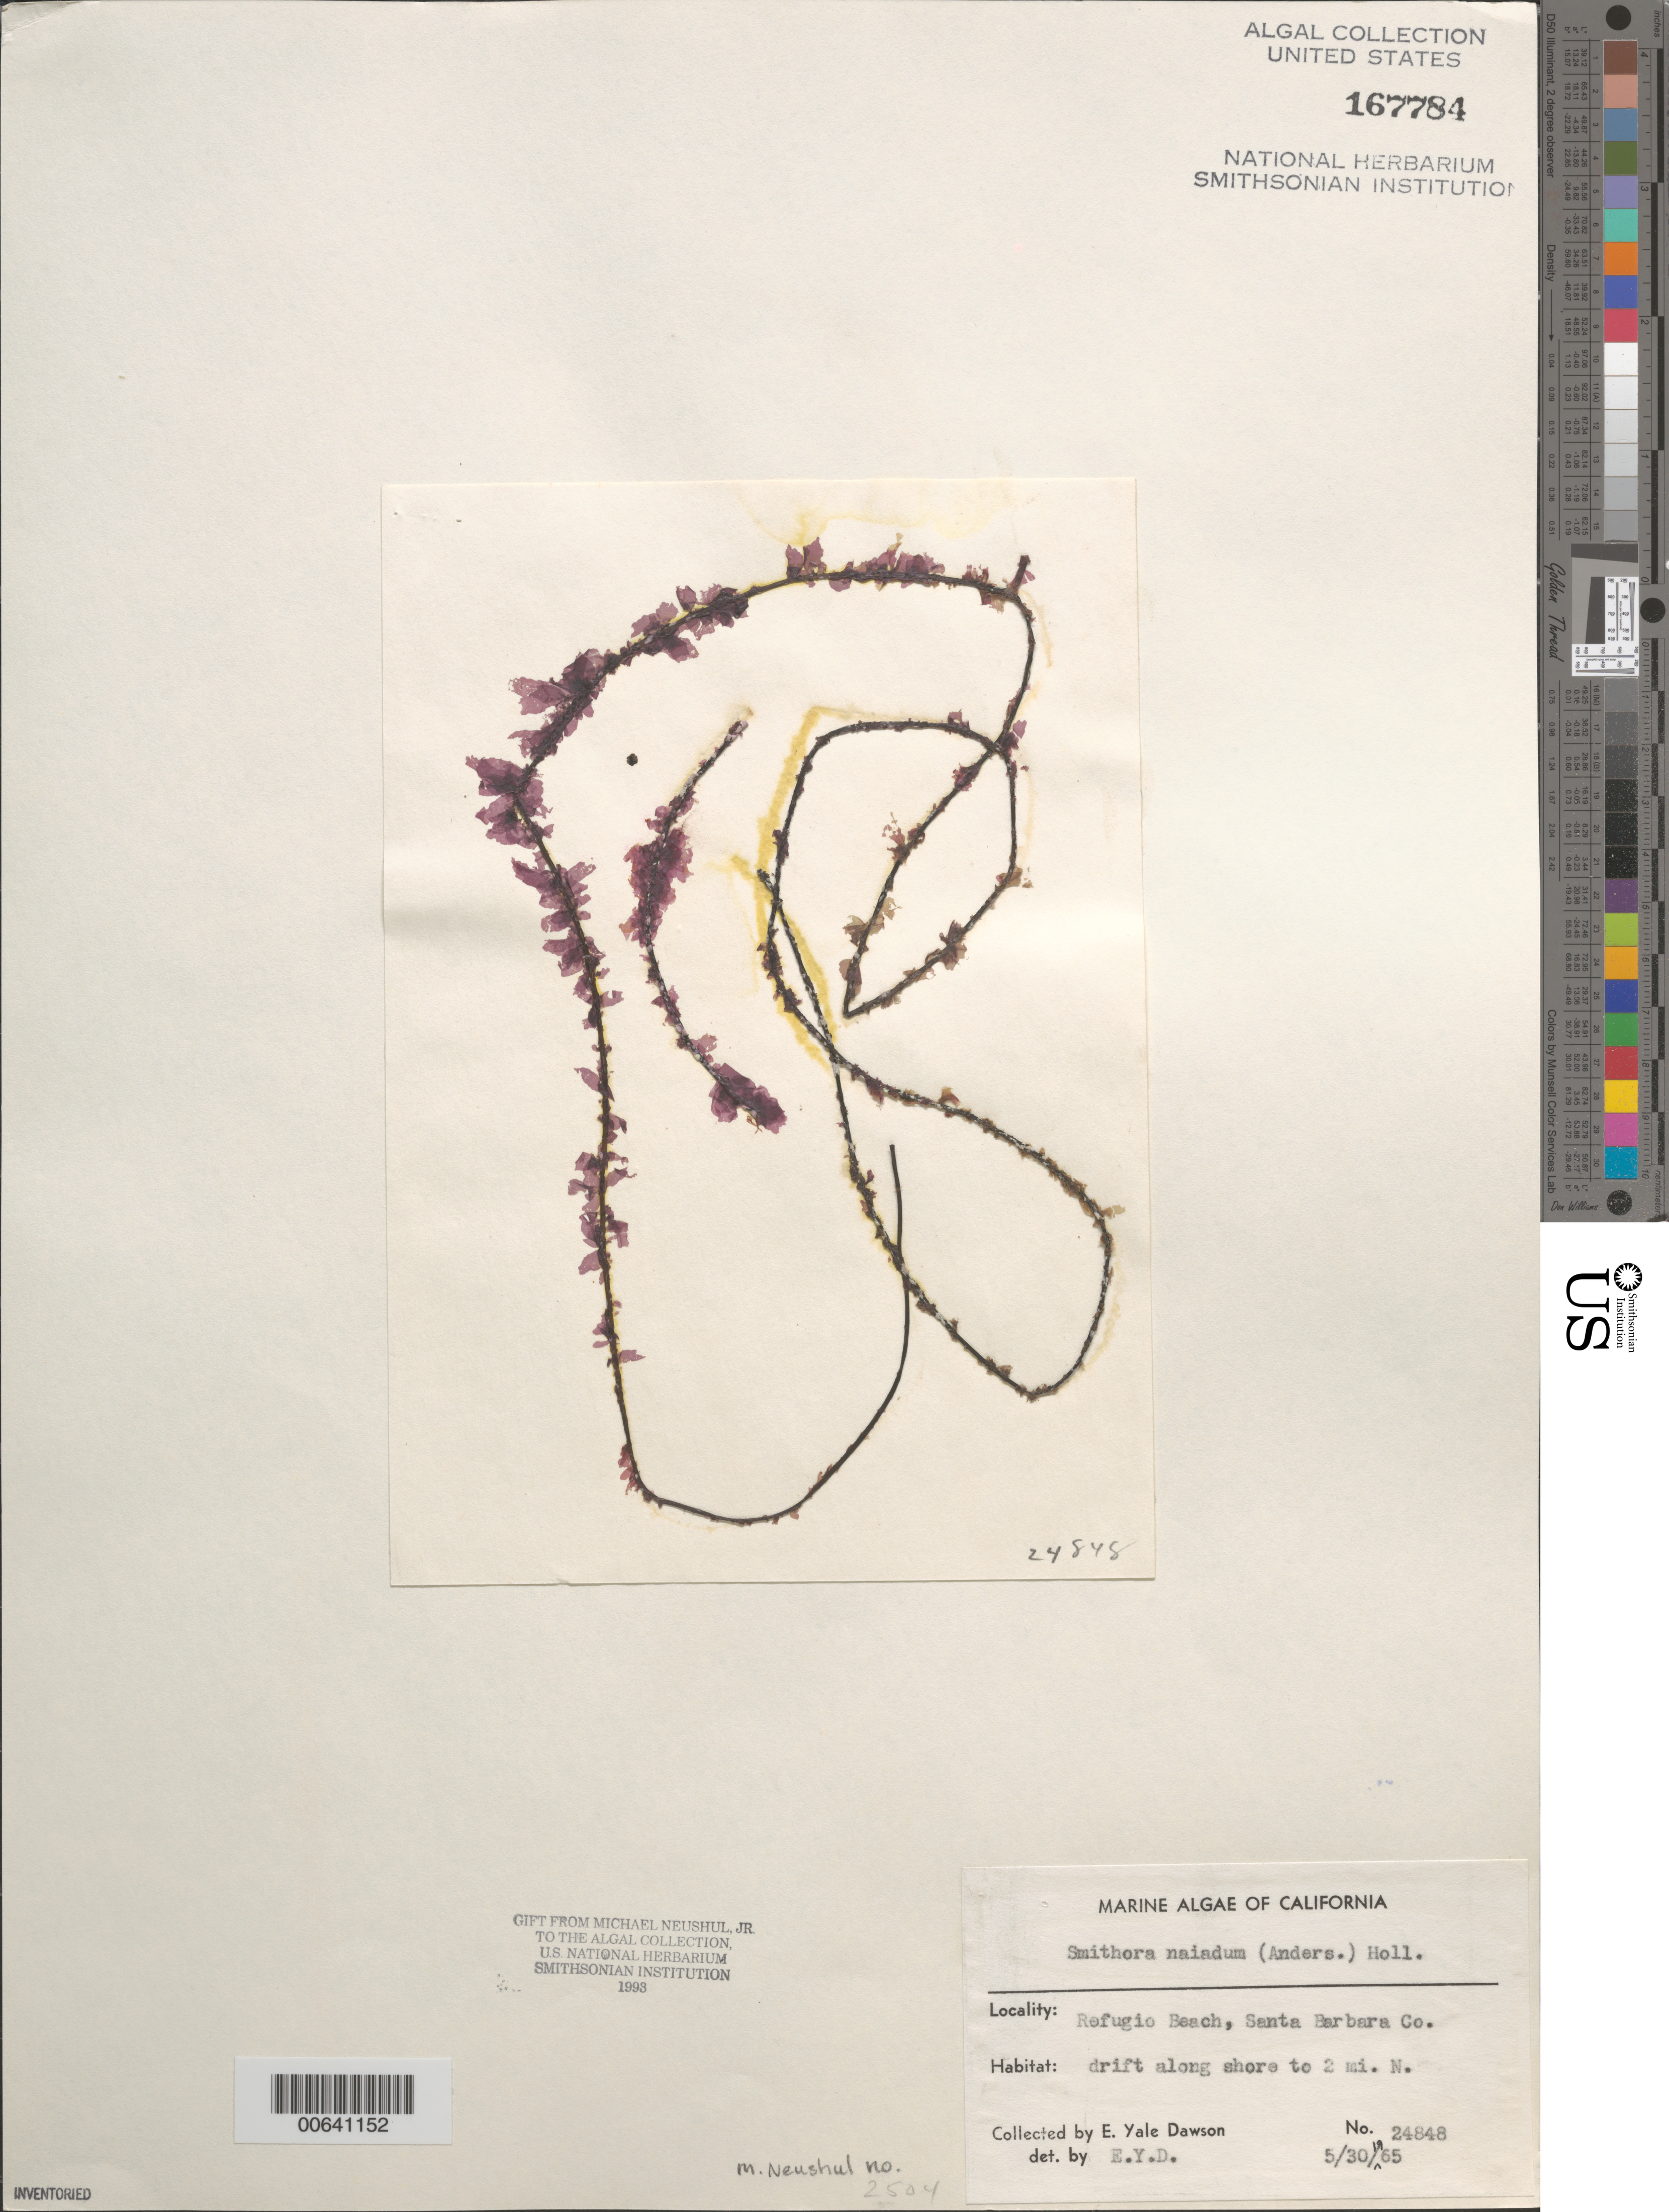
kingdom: Plantae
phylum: Rhodophyta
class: Compsopogonophyceae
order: Erythropeltidales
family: Erythrotrichiaceae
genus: Smithora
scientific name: Smithora naiadum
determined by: Dawson, E. Y.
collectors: E. Y. Dawson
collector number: EYD 24848 & Neushul 2504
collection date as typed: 30 May 1965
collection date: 1965-05-30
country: United States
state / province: California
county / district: Santa Barbara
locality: Refugio Beach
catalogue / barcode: US 167784